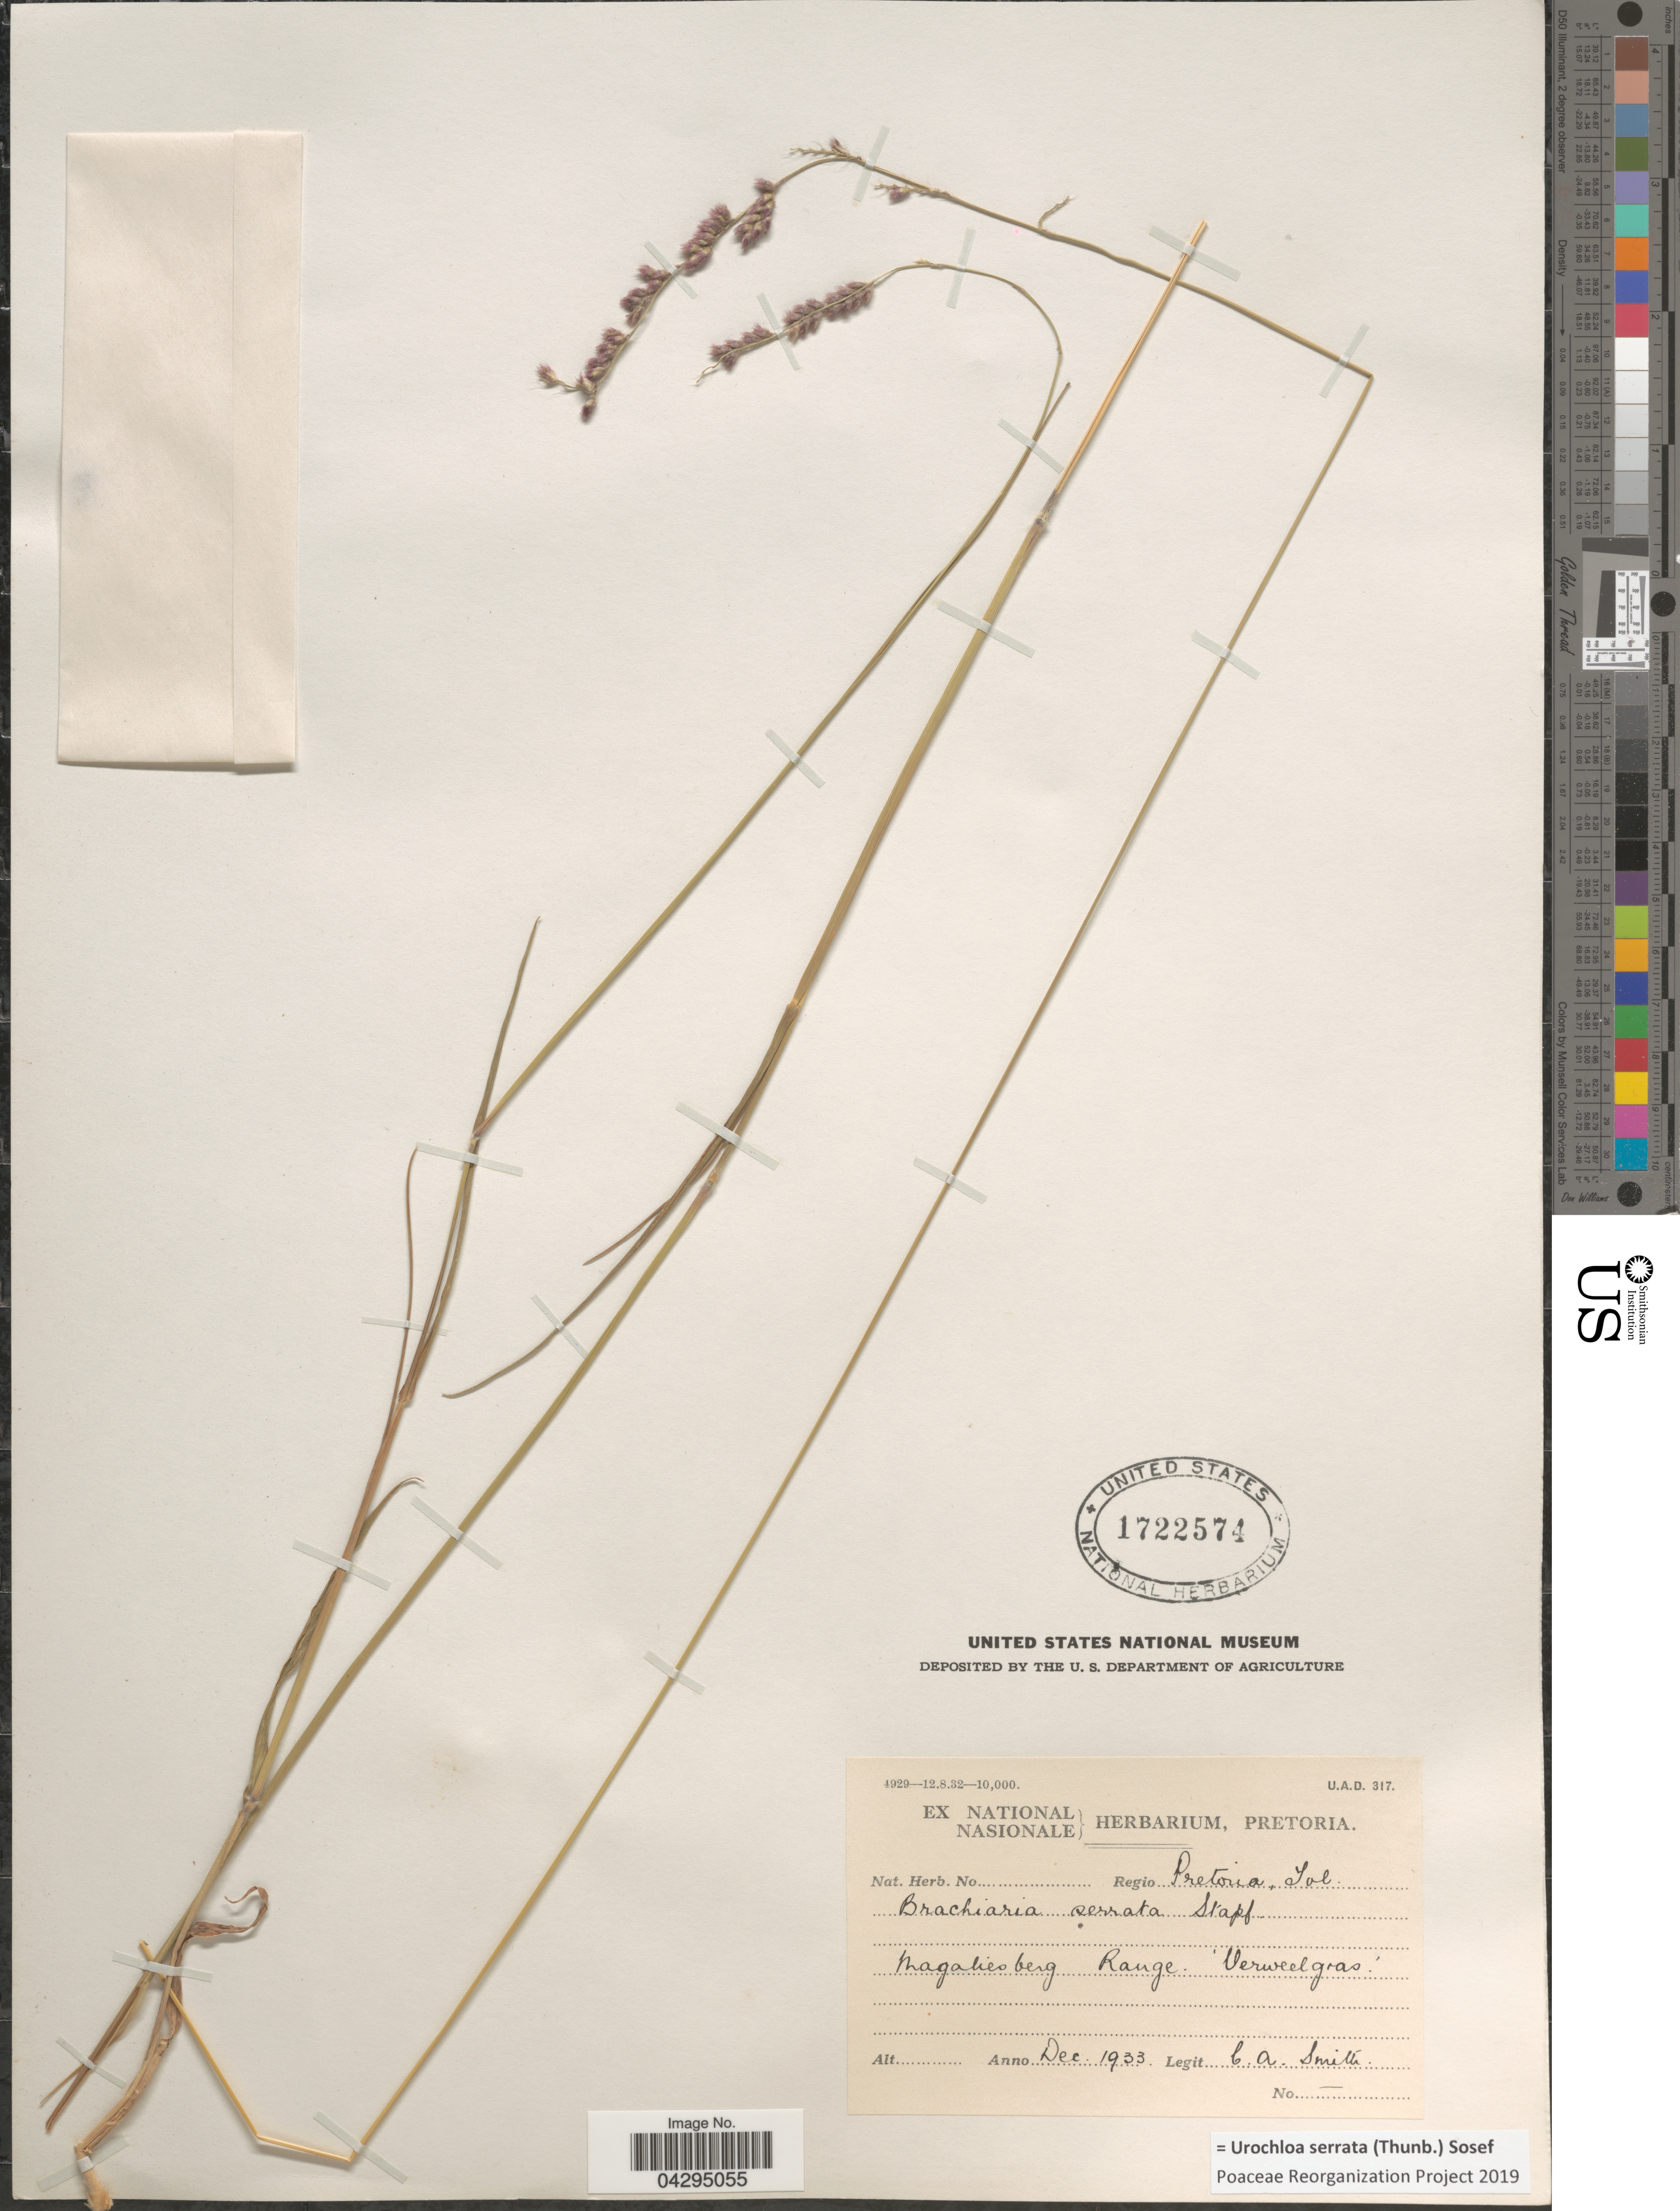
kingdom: Plantae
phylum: Tracheophyta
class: Liliopsida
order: Poales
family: Poaceae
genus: Urochloa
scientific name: Urochloa serrata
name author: (Thunb.) Sosef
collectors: C. A. Smith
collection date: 1933-12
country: South Africa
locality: Regio Pretoria, Tvl. Magaliesberg Range. 'Verweelgras'.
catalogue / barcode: US 1722574